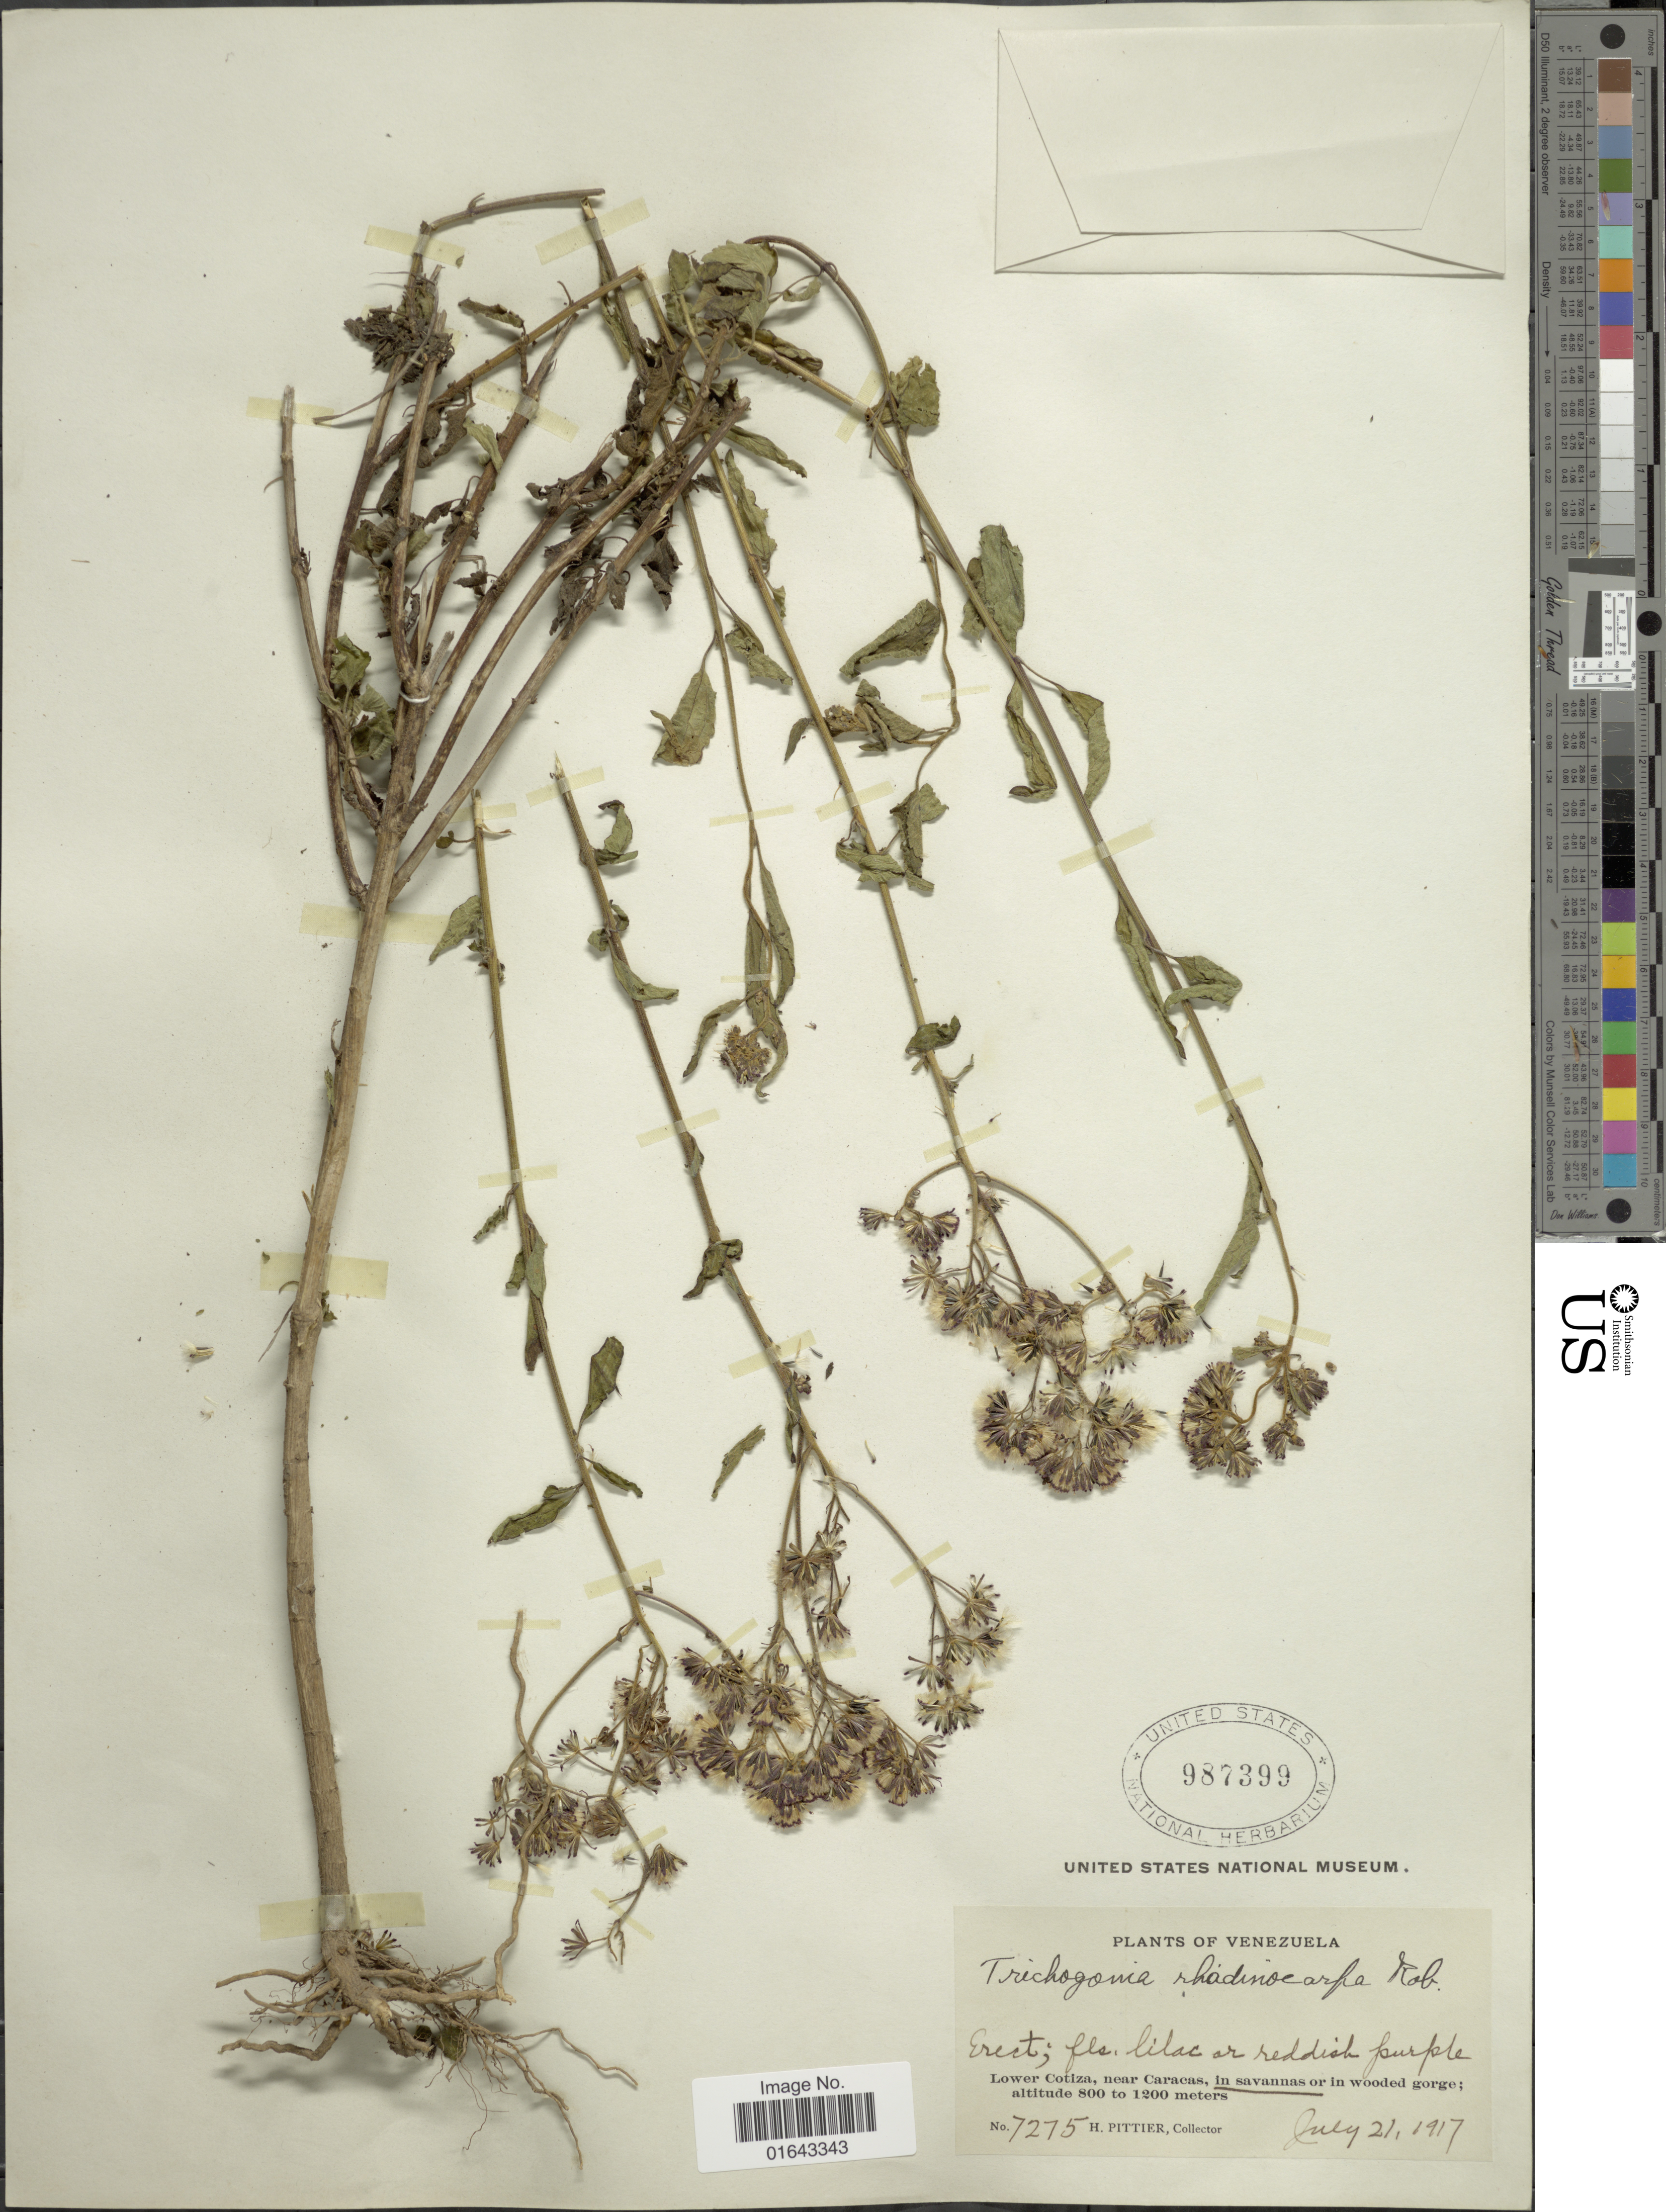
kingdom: Plantae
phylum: Tracheophyta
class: Magnoliopsida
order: Asterales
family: Asteraceae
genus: Trichogonia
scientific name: Trichogonia rhadinocarpa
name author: B.L. Rob.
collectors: H. F. Pittier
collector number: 7275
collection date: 1917-07-21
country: Venezuela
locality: Lower Cotiza, near Caracas, in savannas or in wooded gorge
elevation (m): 800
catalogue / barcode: US 987399